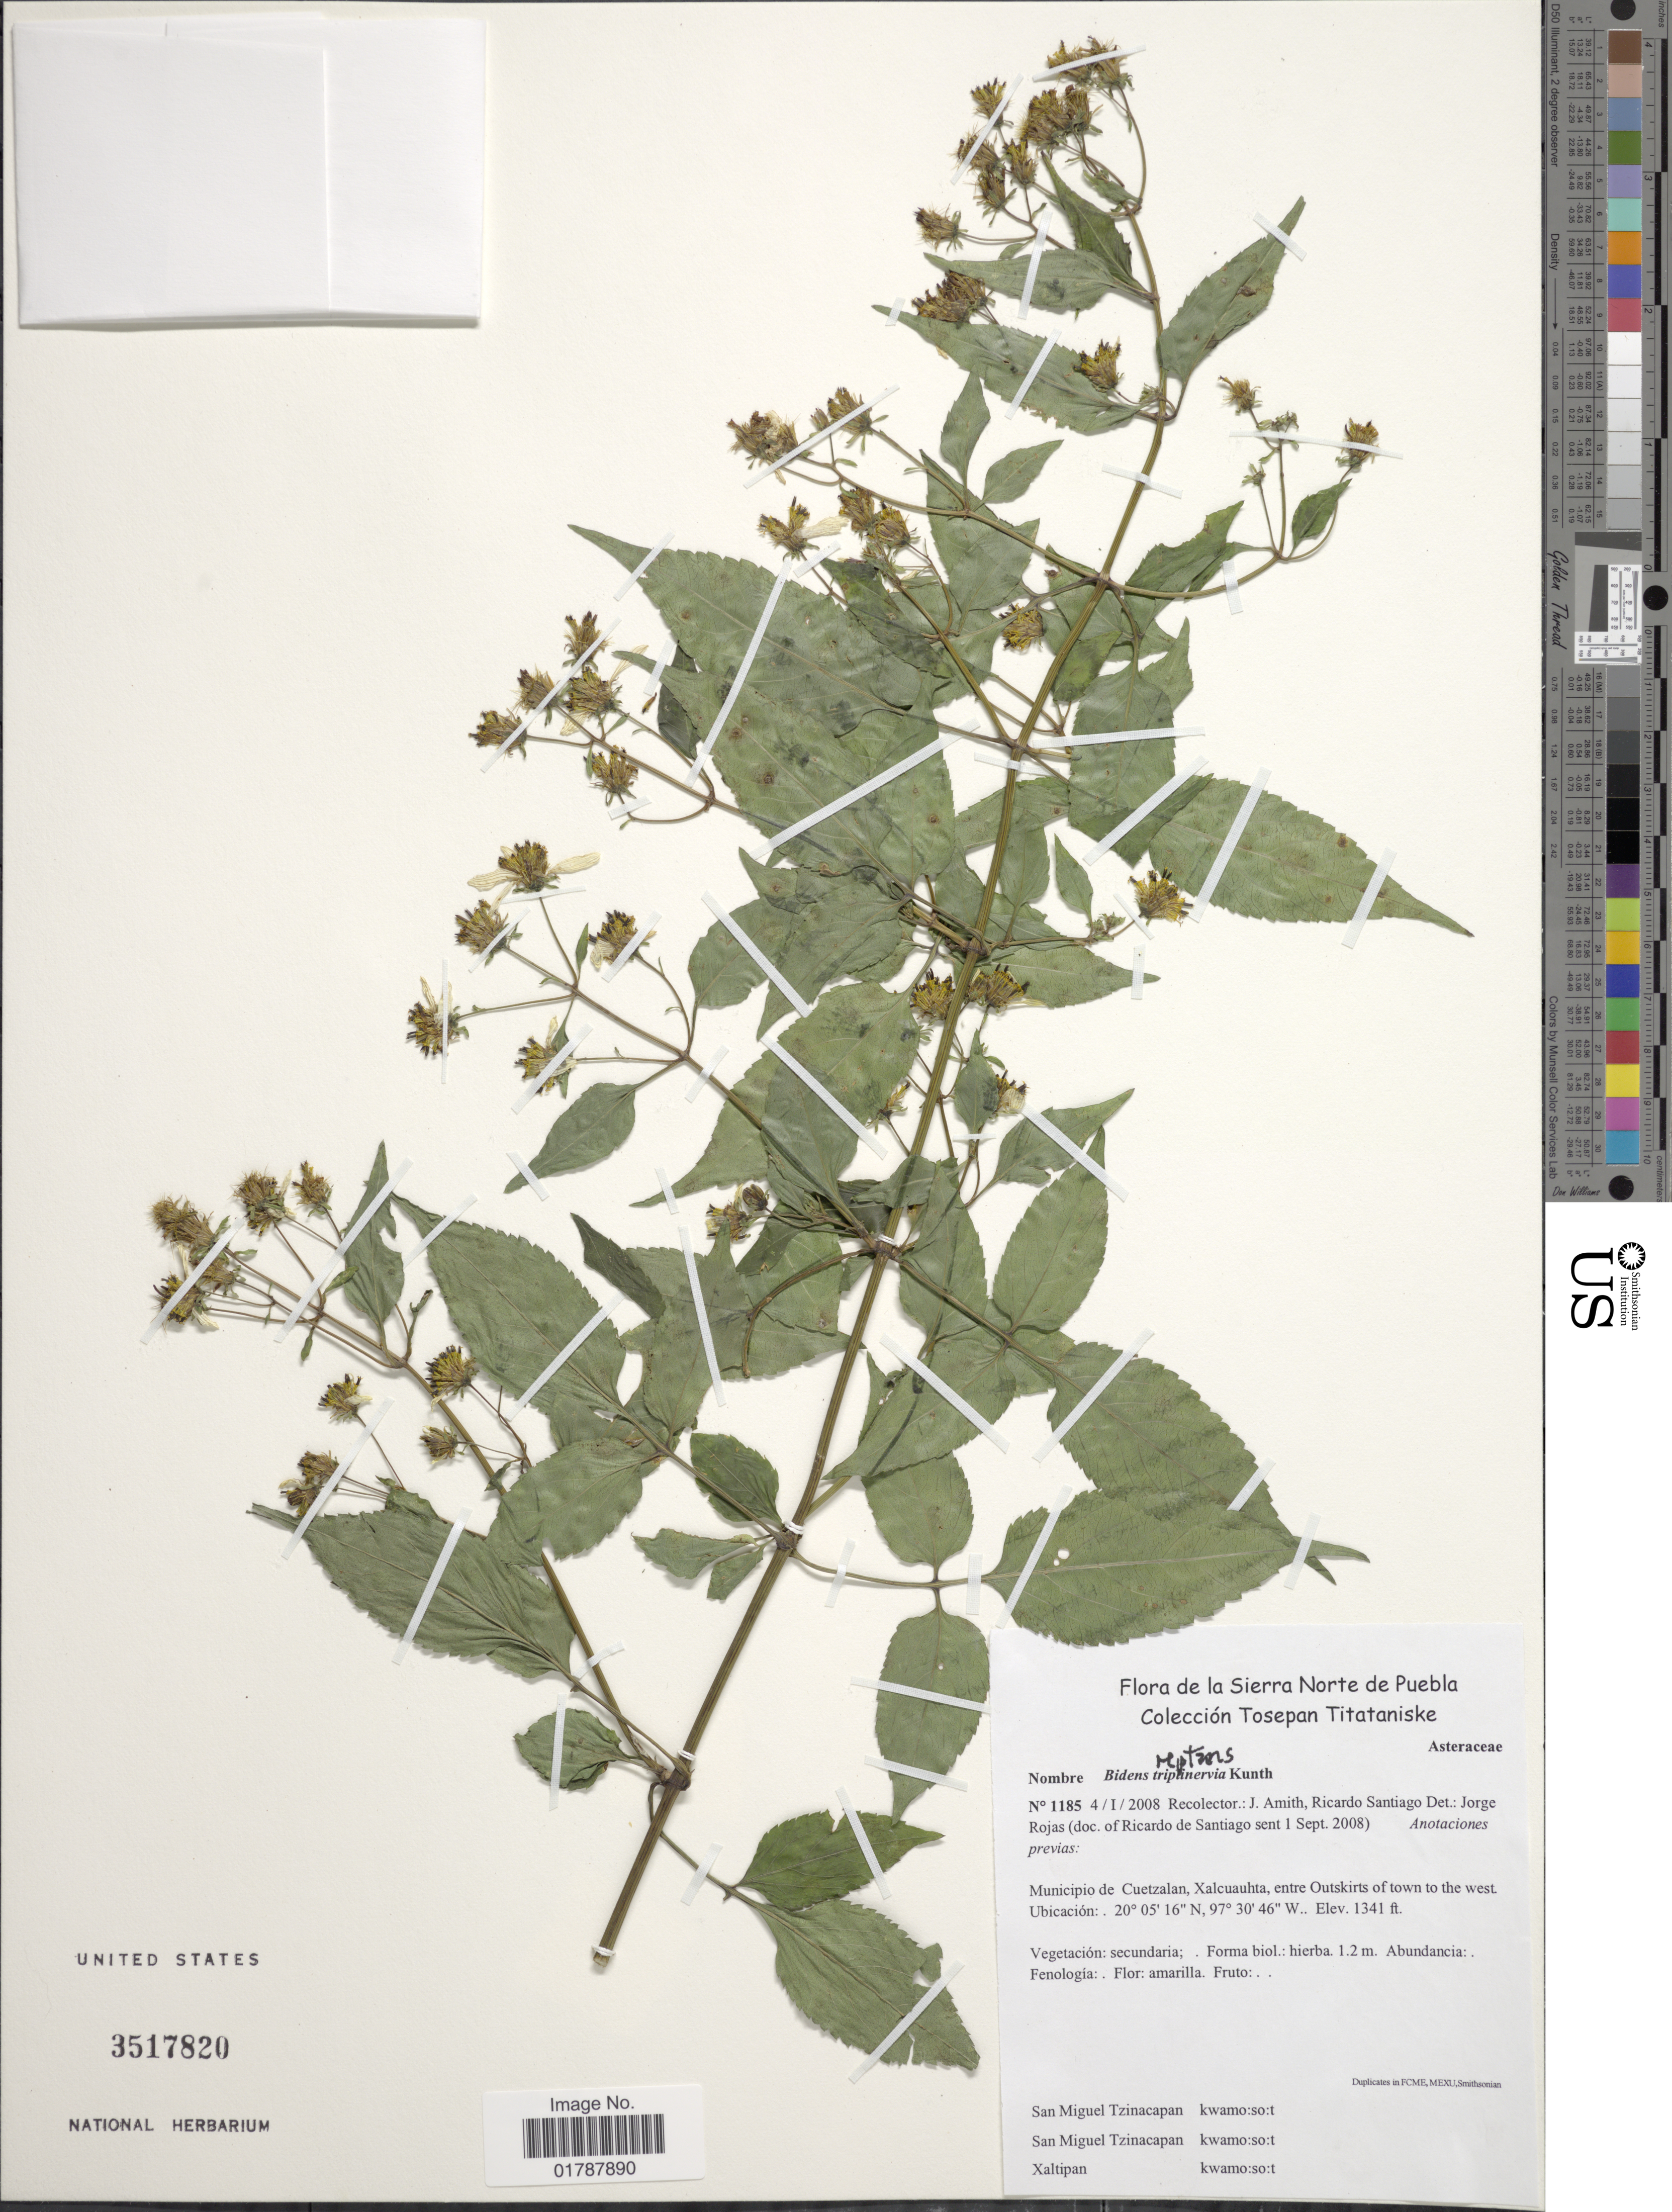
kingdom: Plantae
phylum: Tracheophyta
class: Magnoliopsida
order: Asterales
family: Asteraceae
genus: Bidens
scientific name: Bidens squarrosa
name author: Kunth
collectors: J. D. Amith & R. Santiago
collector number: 1185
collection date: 2008-01-04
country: Mexico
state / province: Puebla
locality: De La Sierra Norte de Puebla, Coleccion Tosepan Titataniske, Municipio de Cuetzalan, Xalcuauhta, entre Outskirts of town to the west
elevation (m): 409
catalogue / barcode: US 3517820